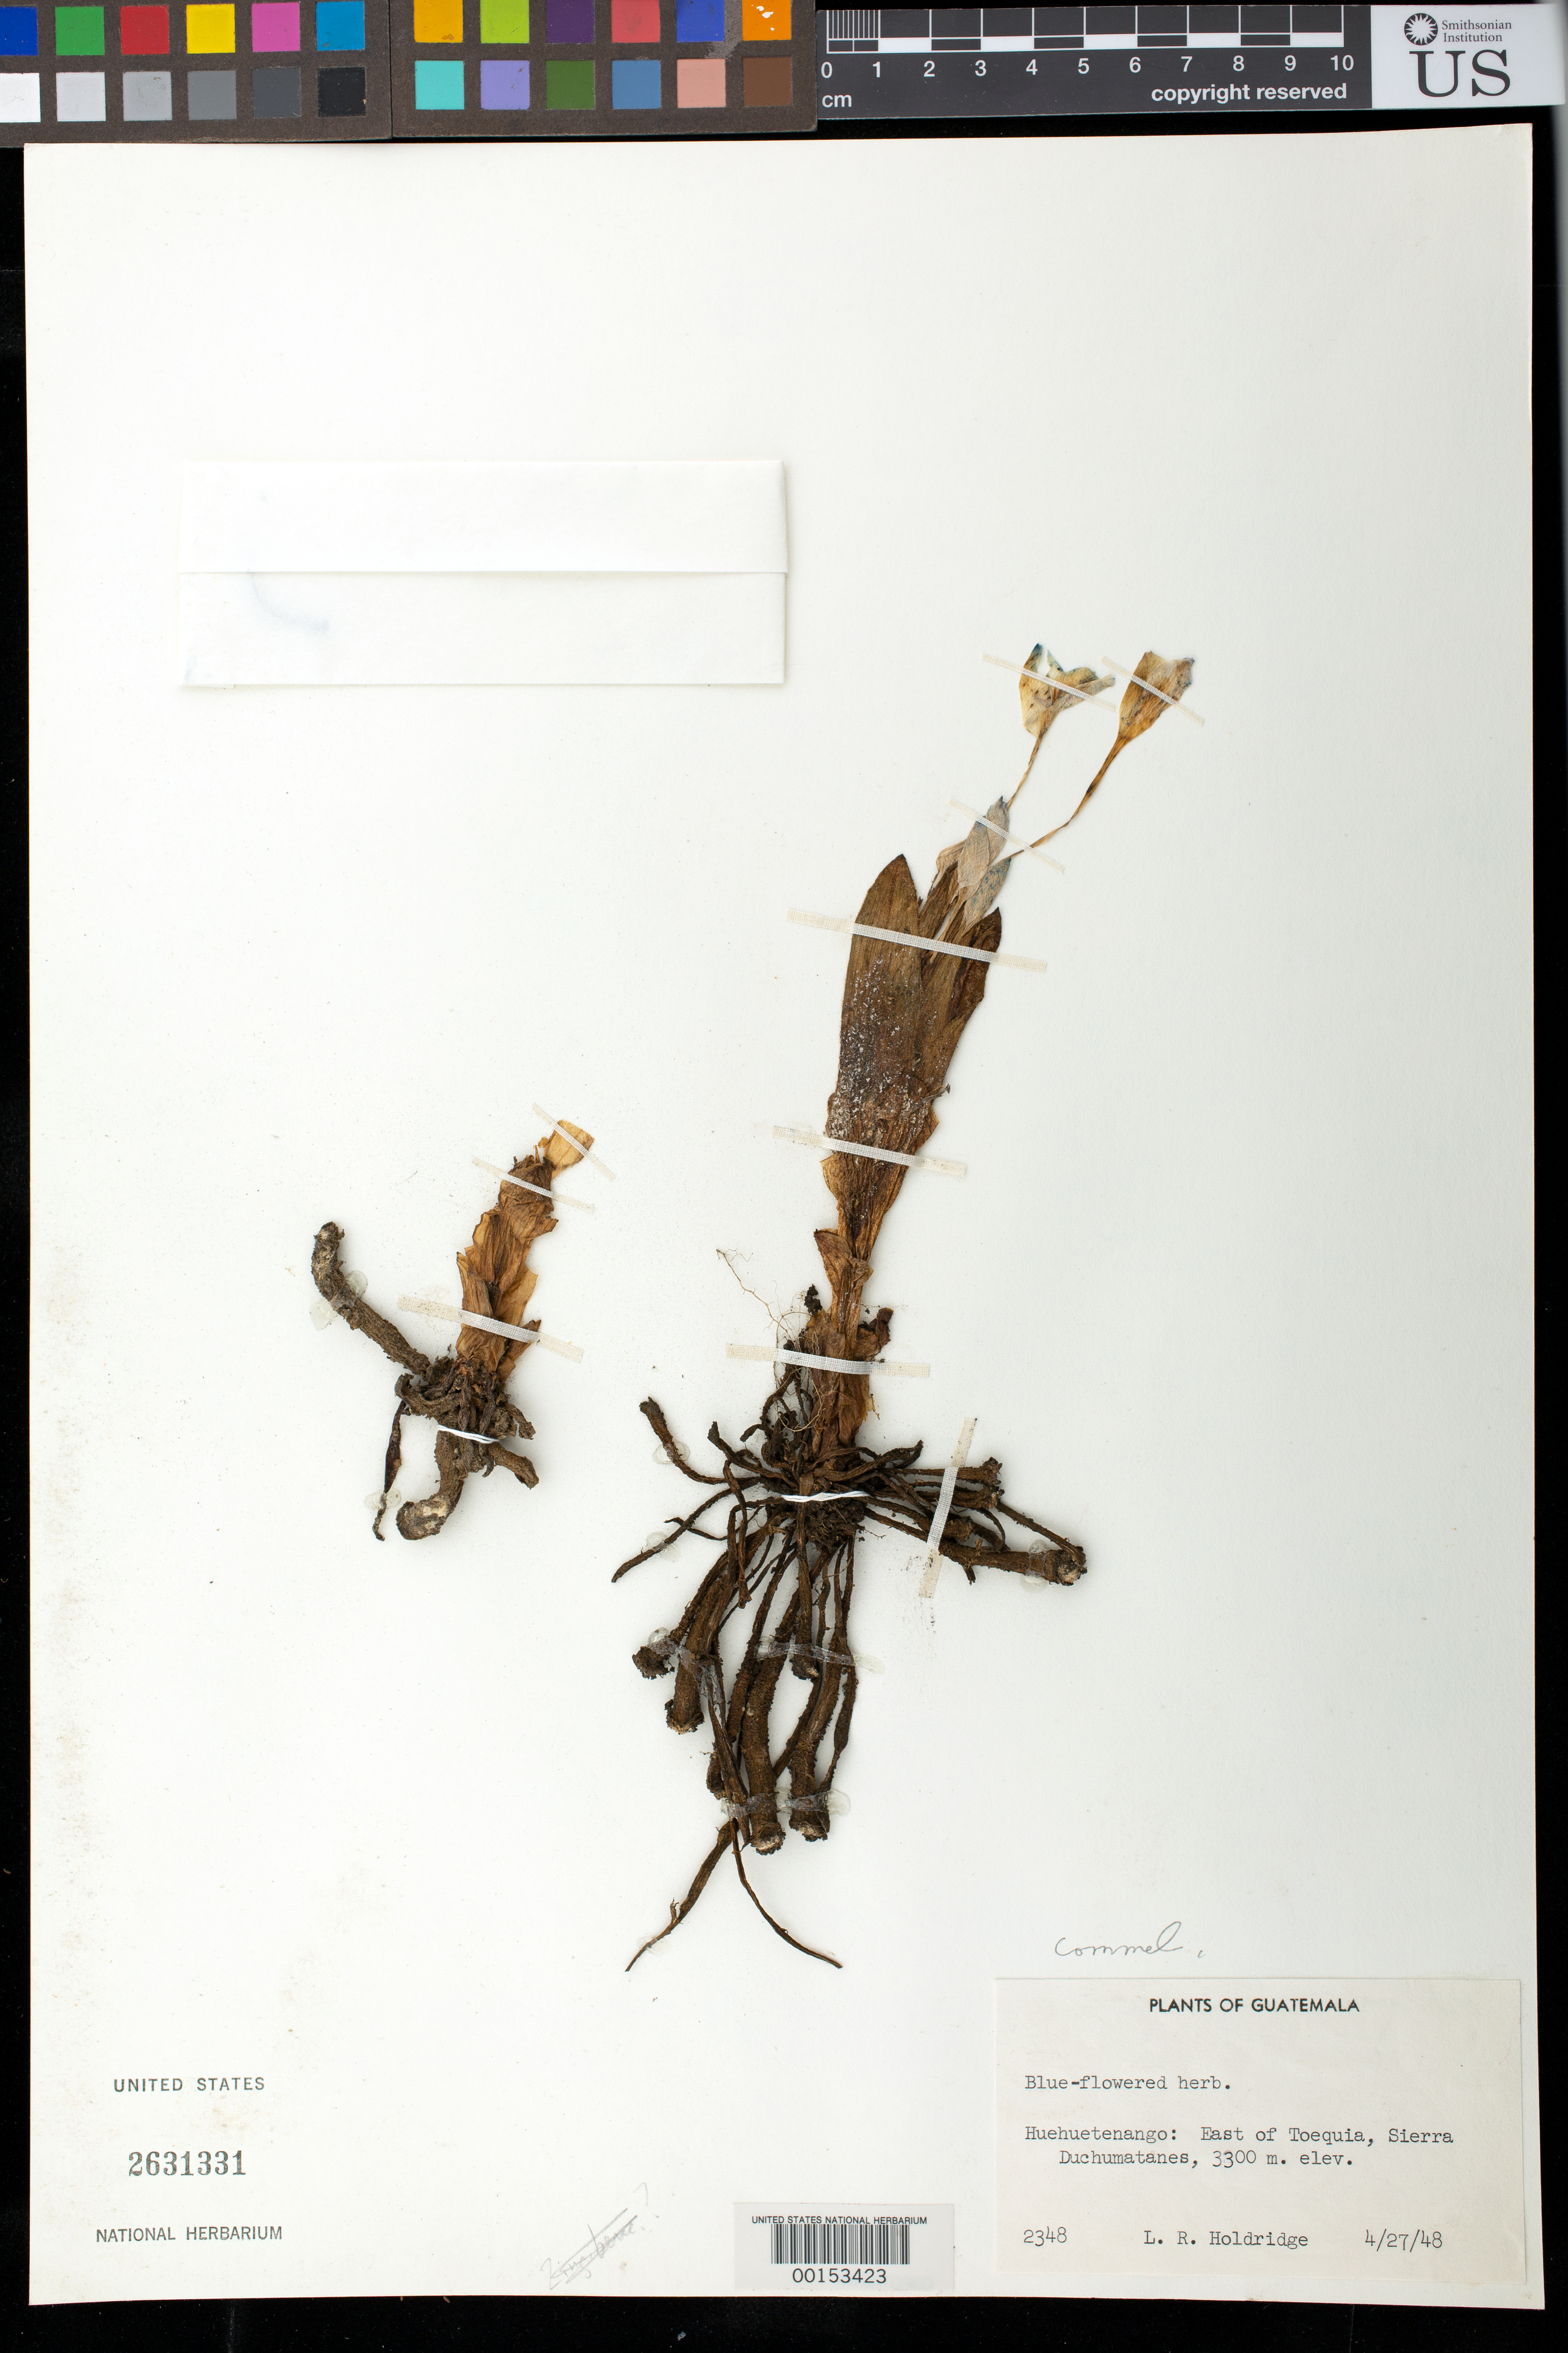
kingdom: Plantae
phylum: Tracheophyta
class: Liliopsida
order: Commelinales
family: Commelinaceae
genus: Weldenia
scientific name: Weldenia candida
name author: Schult. f.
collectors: L. Holdridge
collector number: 2348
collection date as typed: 27 Apr 1948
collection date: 1948-04-27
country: Guatemala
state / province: Huehuetenango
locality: E of Toequia, Sierra Cuchumatanes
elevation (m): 3300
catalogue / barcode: US 2631331